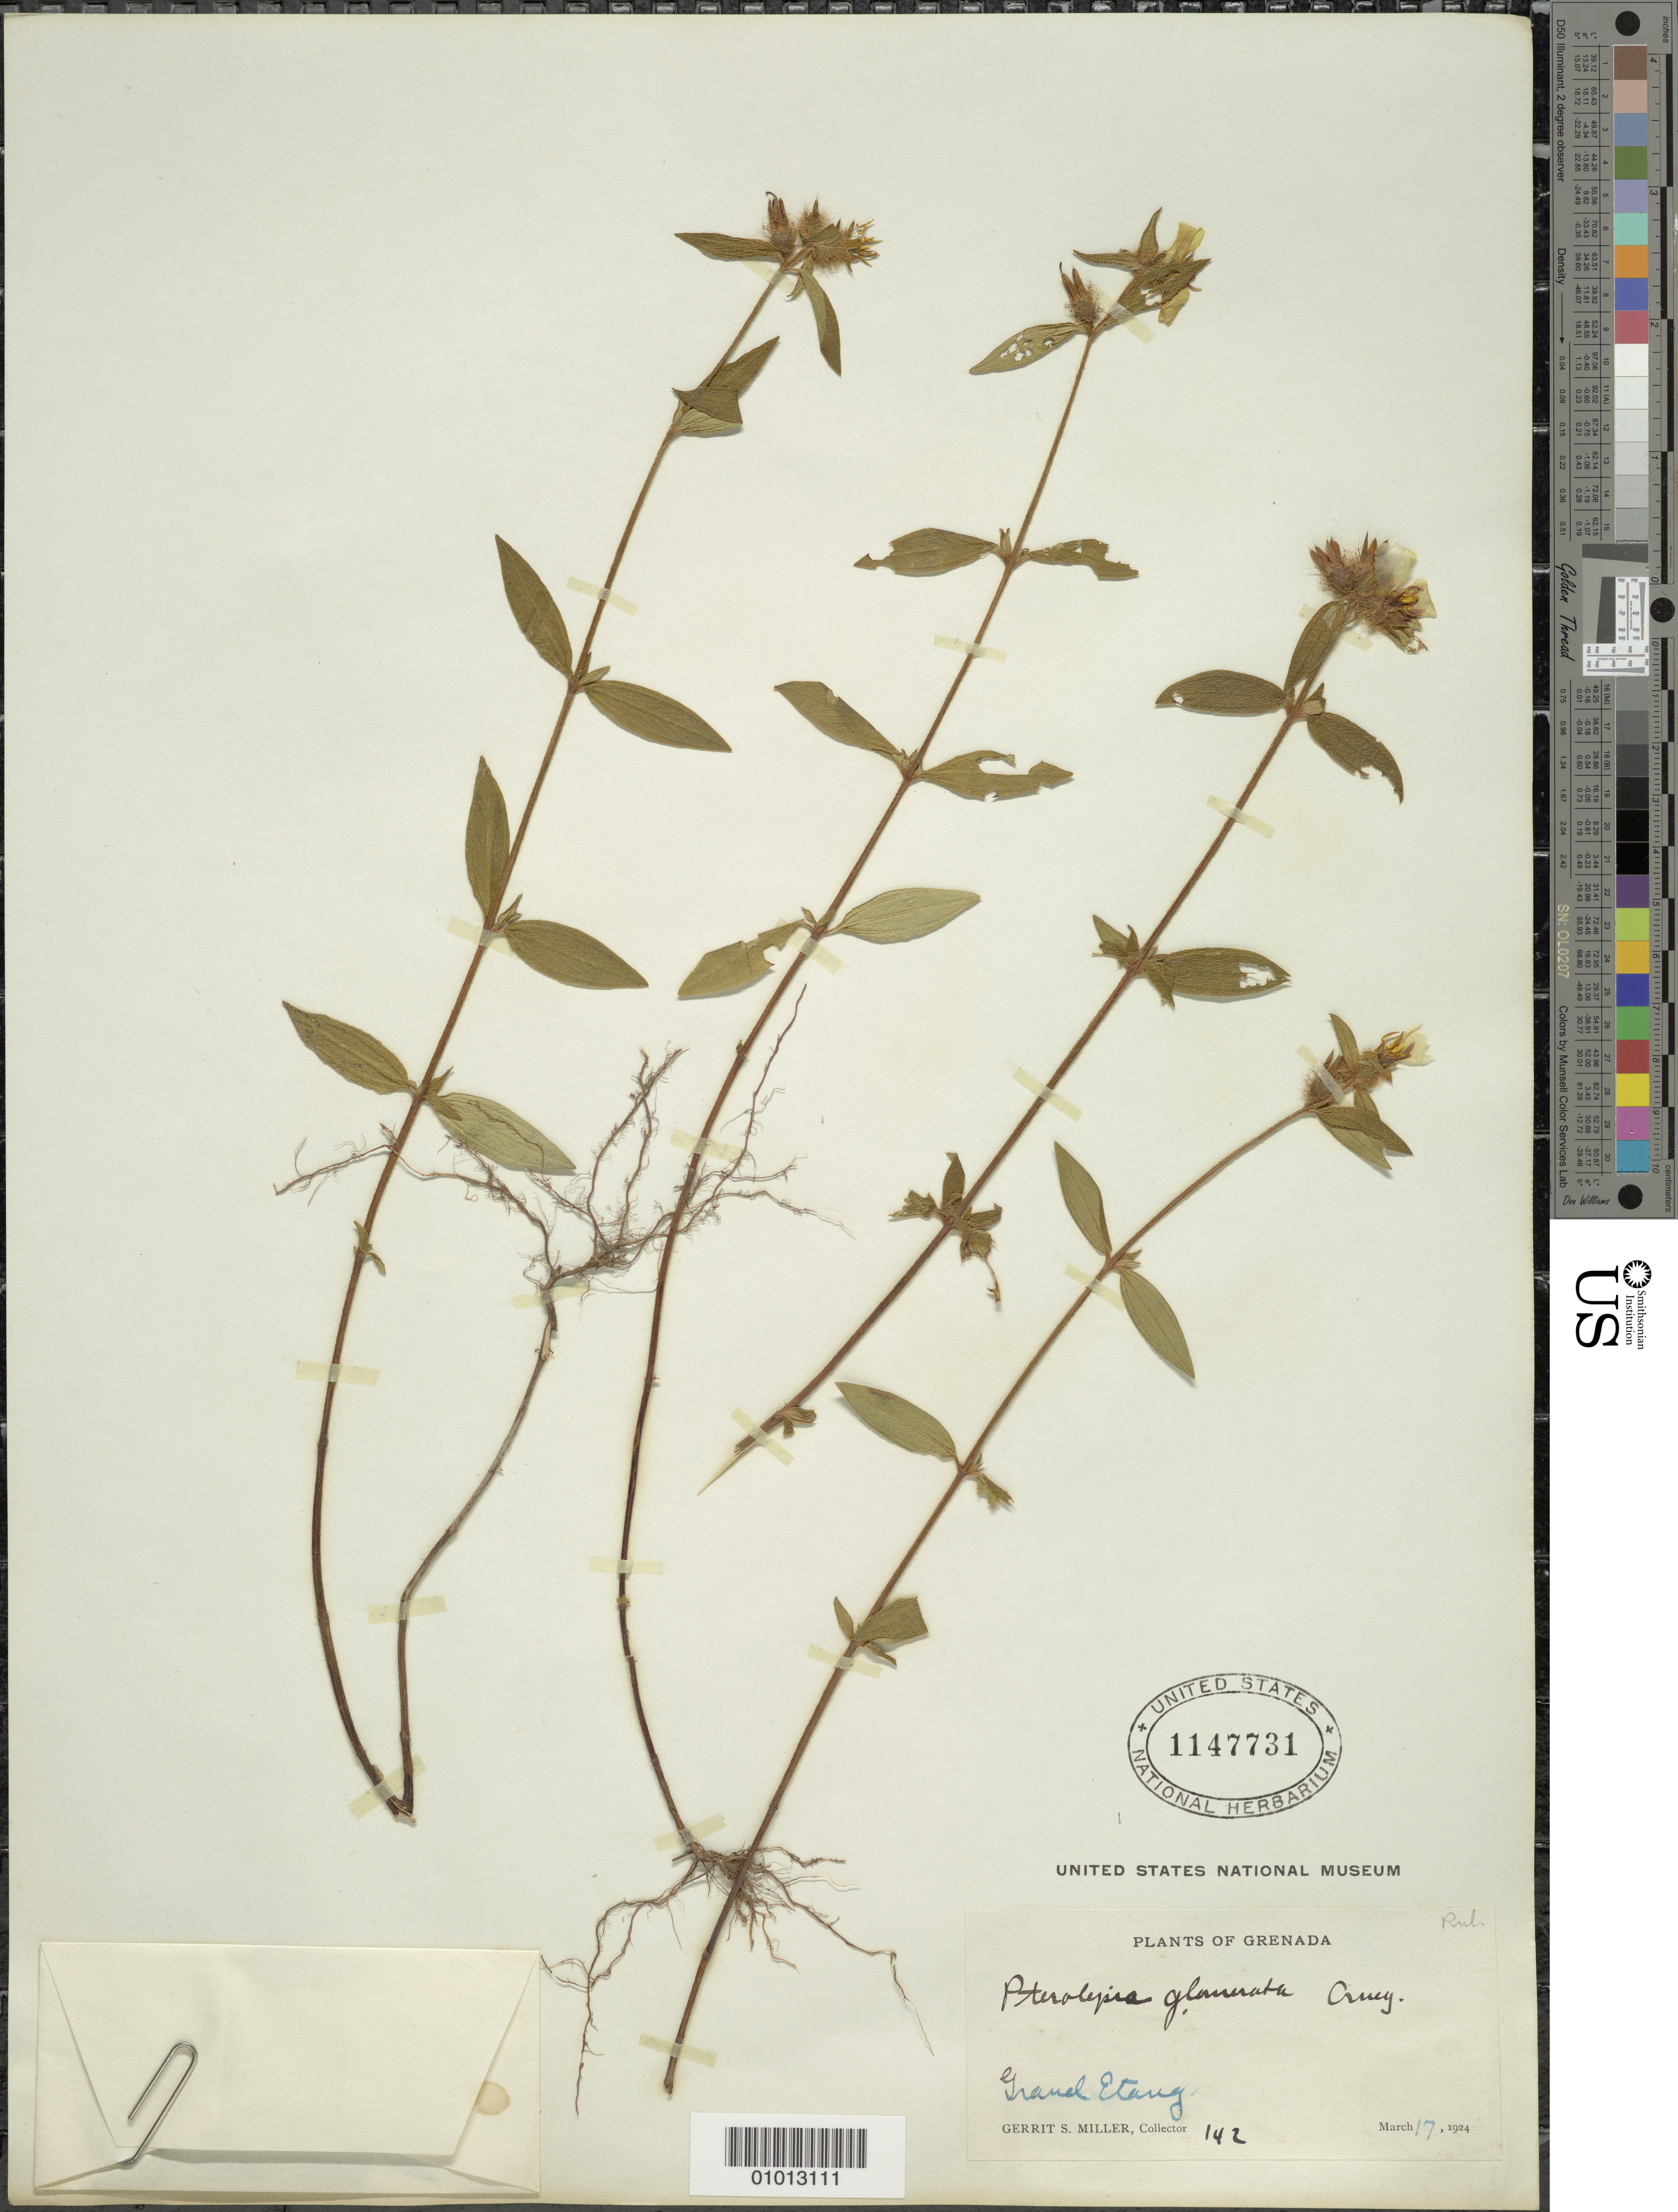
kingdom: Plantae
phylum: Tracheophyta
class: Magnoliopsida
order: Myrtales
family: Melastomataceae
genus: Pterolepis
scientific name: Pterolepis glomerata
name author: (Rottb.) Miq.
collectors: G. S. Miller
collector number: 142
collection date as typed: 17 Mar 1924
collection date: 1924-03-17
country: Grenada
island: Grenada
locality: Grand Etang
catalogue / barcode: US 1147731